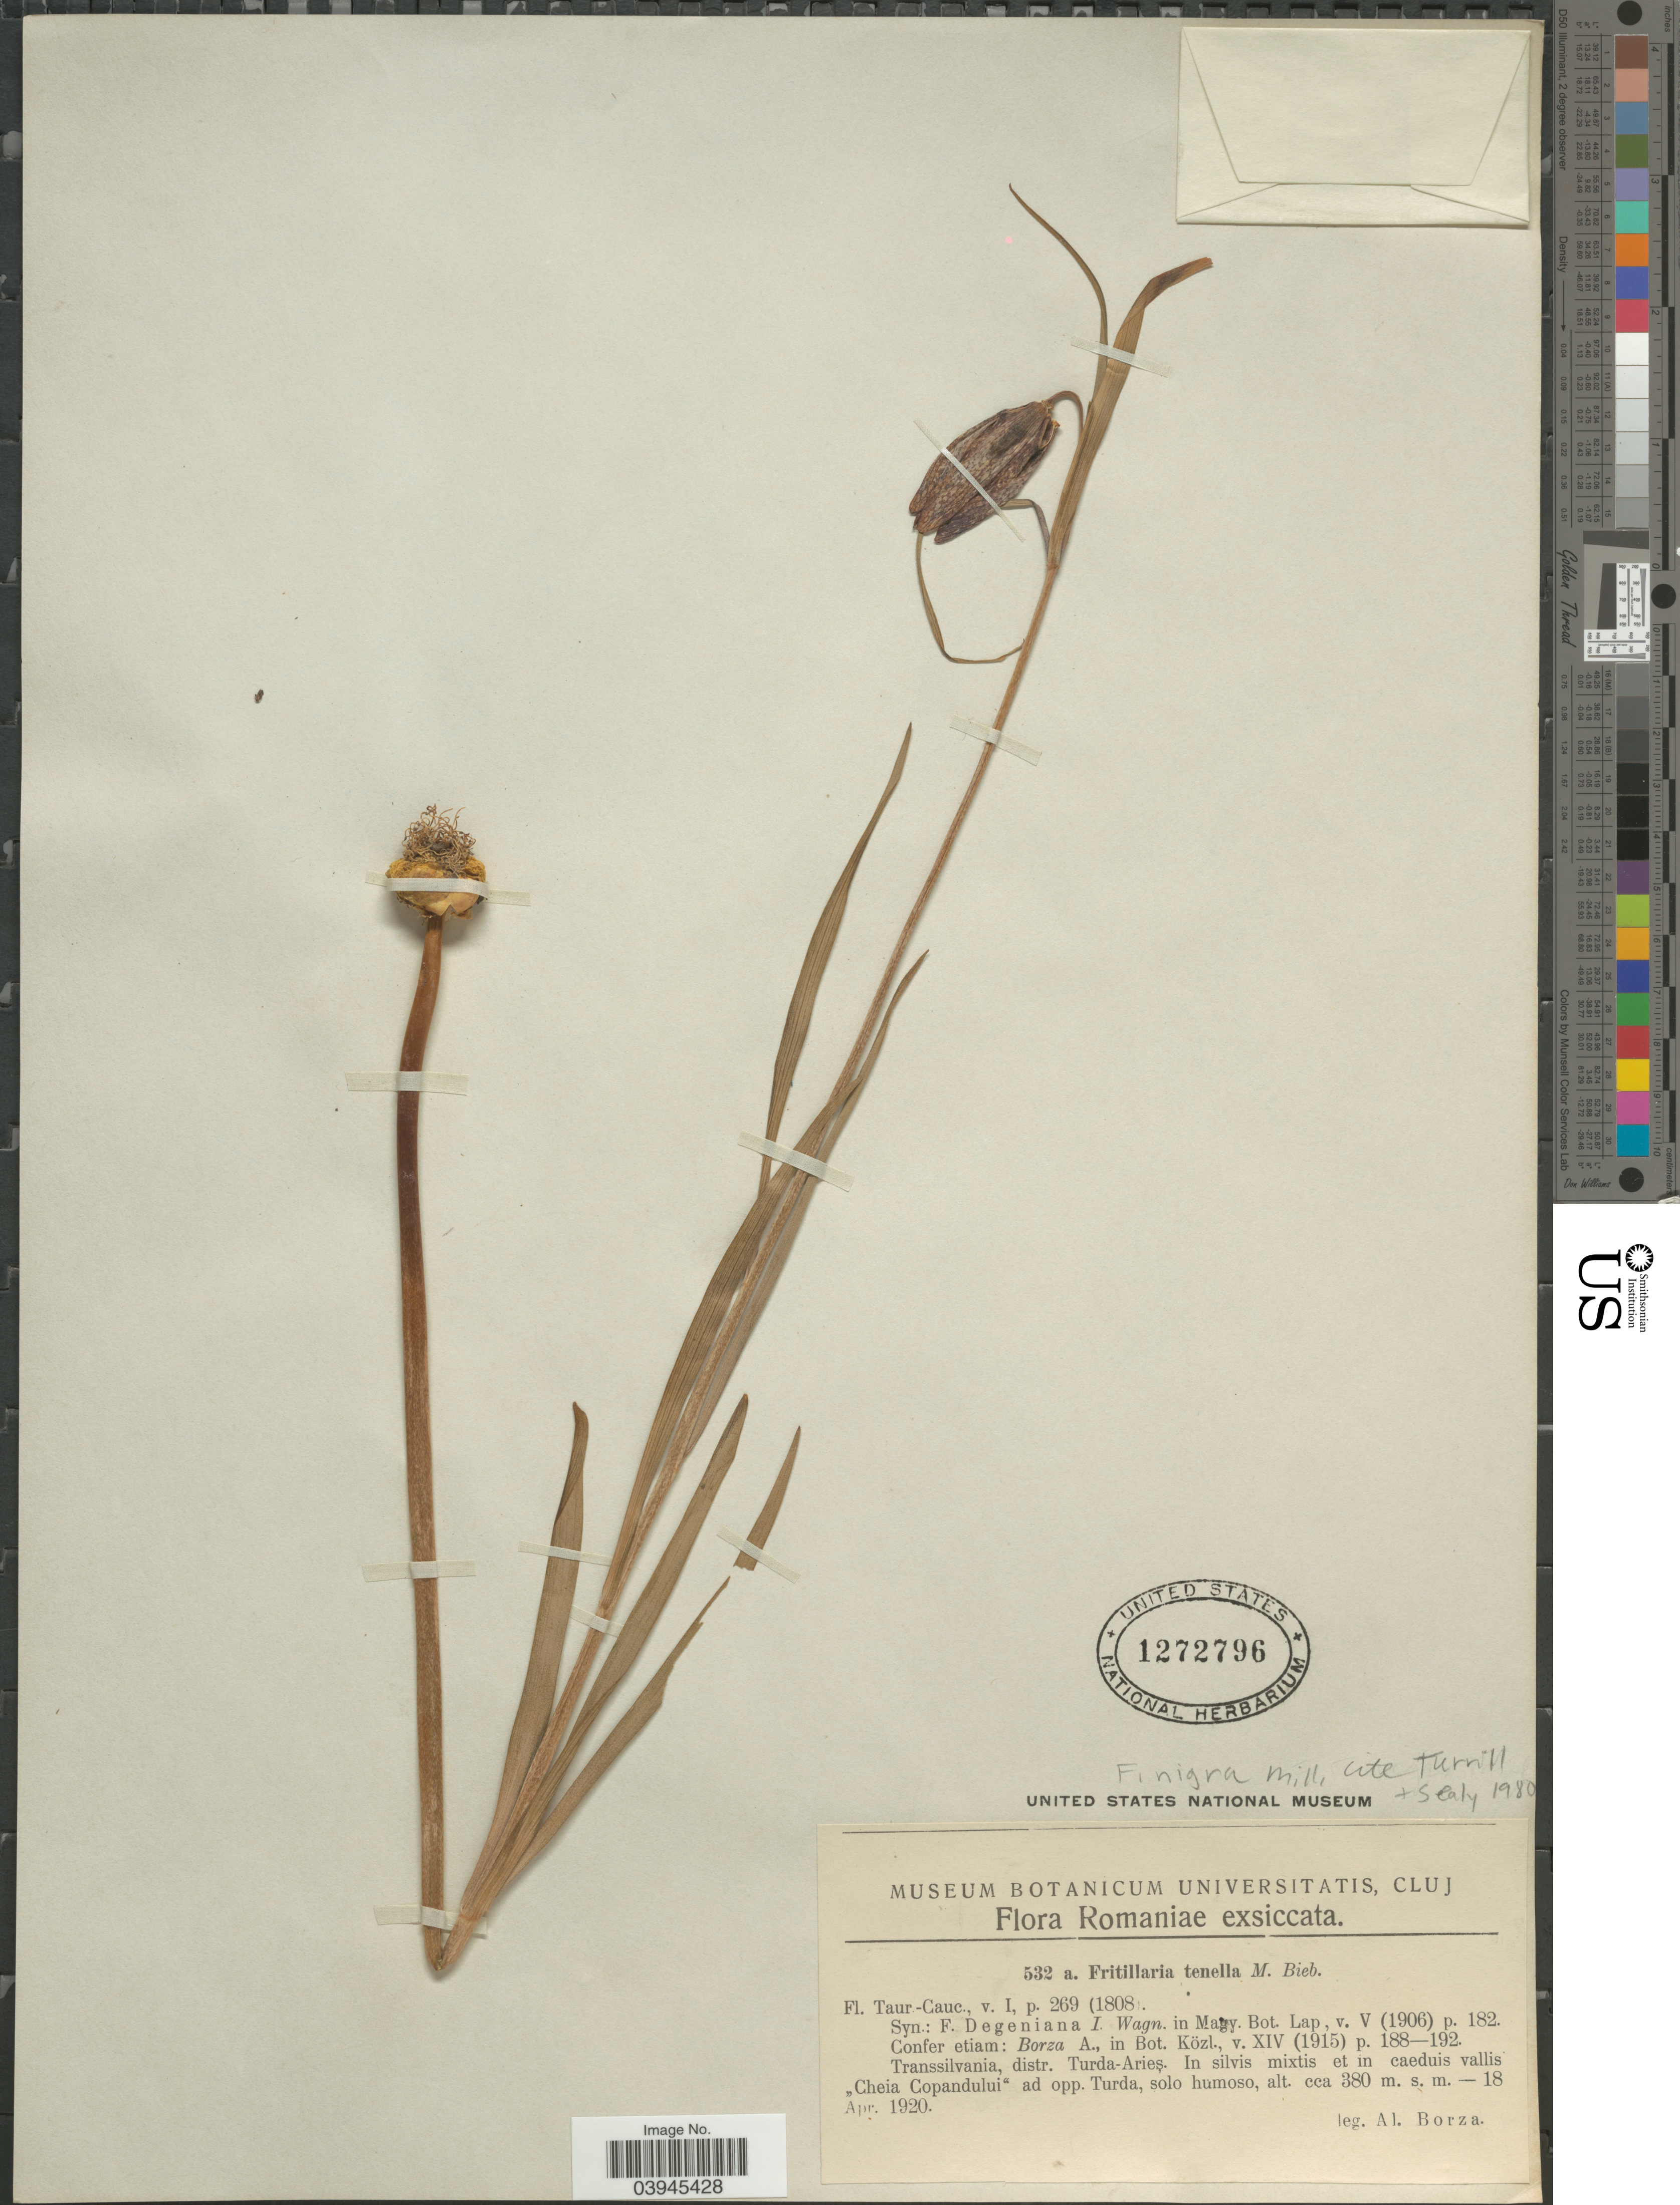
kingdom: Plantae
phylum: Tracheophyta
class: Liliopsida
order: Liliales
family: Liliaceae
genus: Fritillaria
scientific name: Fritillaria pontica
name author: Wahlenb.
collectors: A. Borza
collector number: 532 a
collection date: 1920-04-18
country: Romania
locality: Transsilvania, distr. Turda-Arieş. In silvis mixtis et in caeduis vallis "Cheia Copandului" ad opp. Turda.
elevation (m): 380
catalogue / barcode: US 1272796